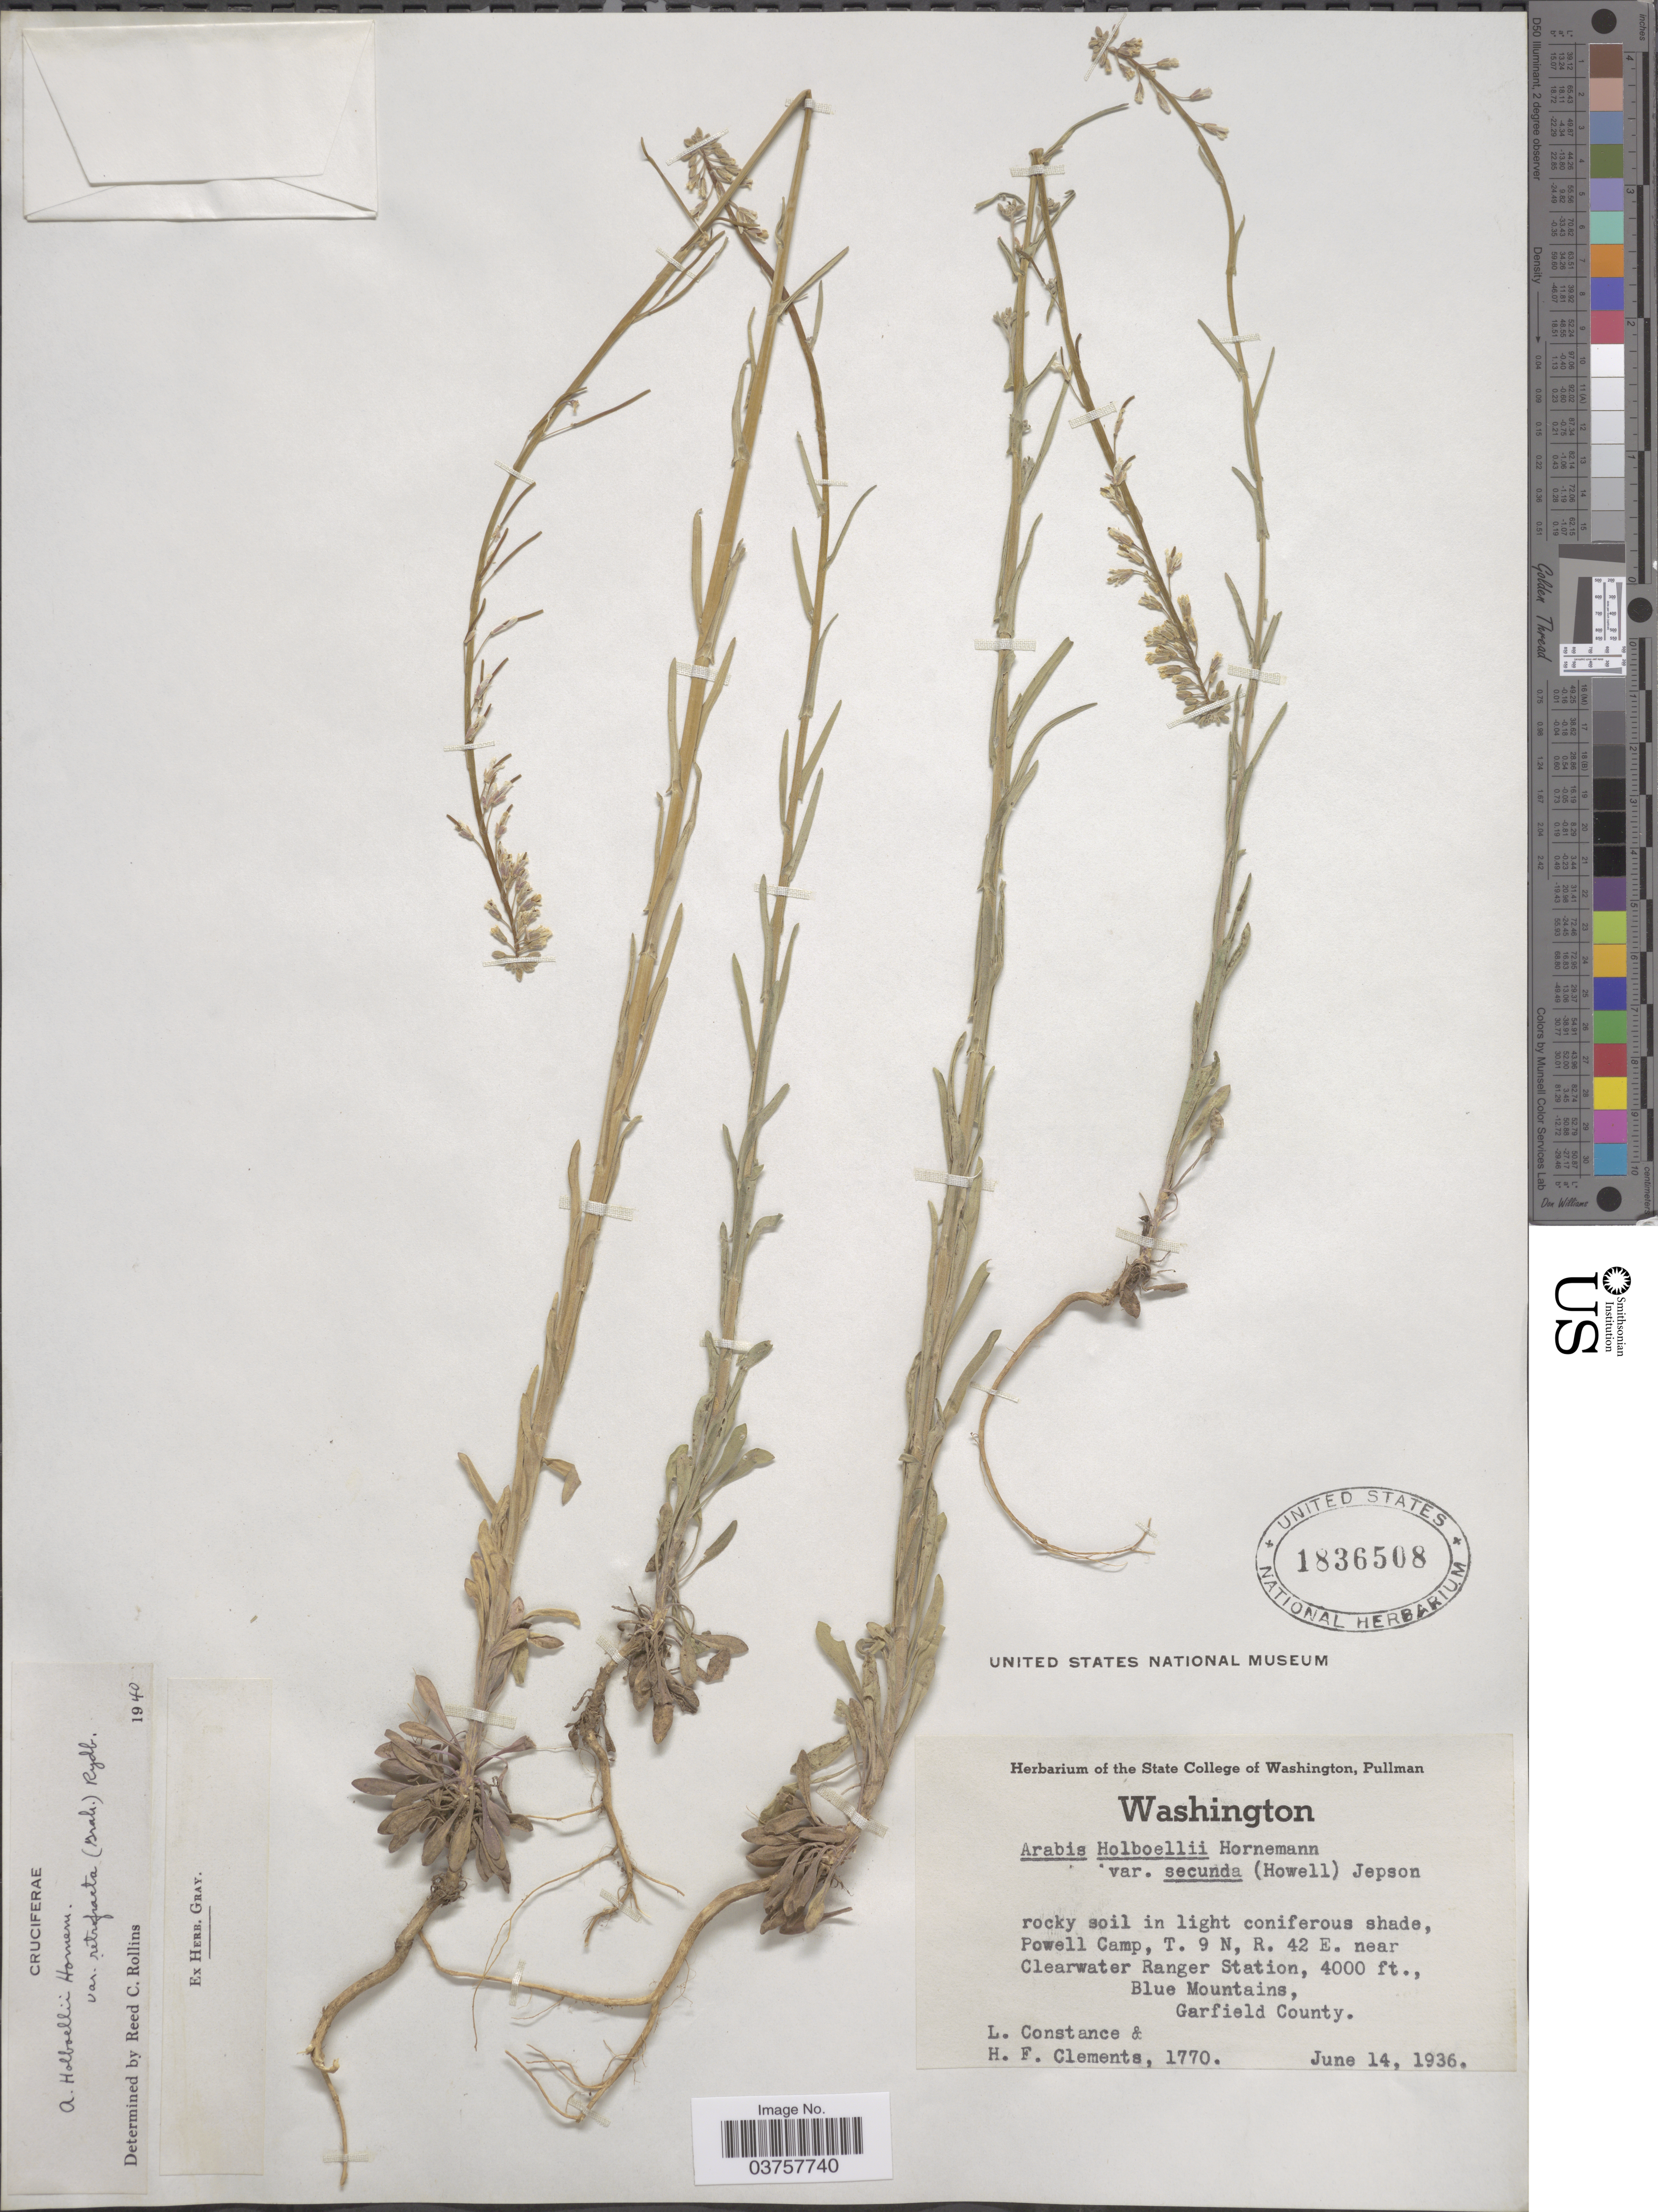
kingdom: Plantae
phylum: Tracheophyta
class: Magnoliopsida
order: Brassicales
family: Brassicaceae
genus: Arabis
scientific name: Arabis holboellii var. retrofracta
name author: Rydb.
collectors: L. Constance & H. Clements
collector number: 1770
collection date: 1936-06-14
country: United States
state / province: Washington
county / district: Garfield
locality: Powell Camp, T. 9N, R. 42 E. near Clearwater Ranger Station, Blue Mountains, Garfield County.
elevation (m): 1219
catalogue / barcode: US 1836508